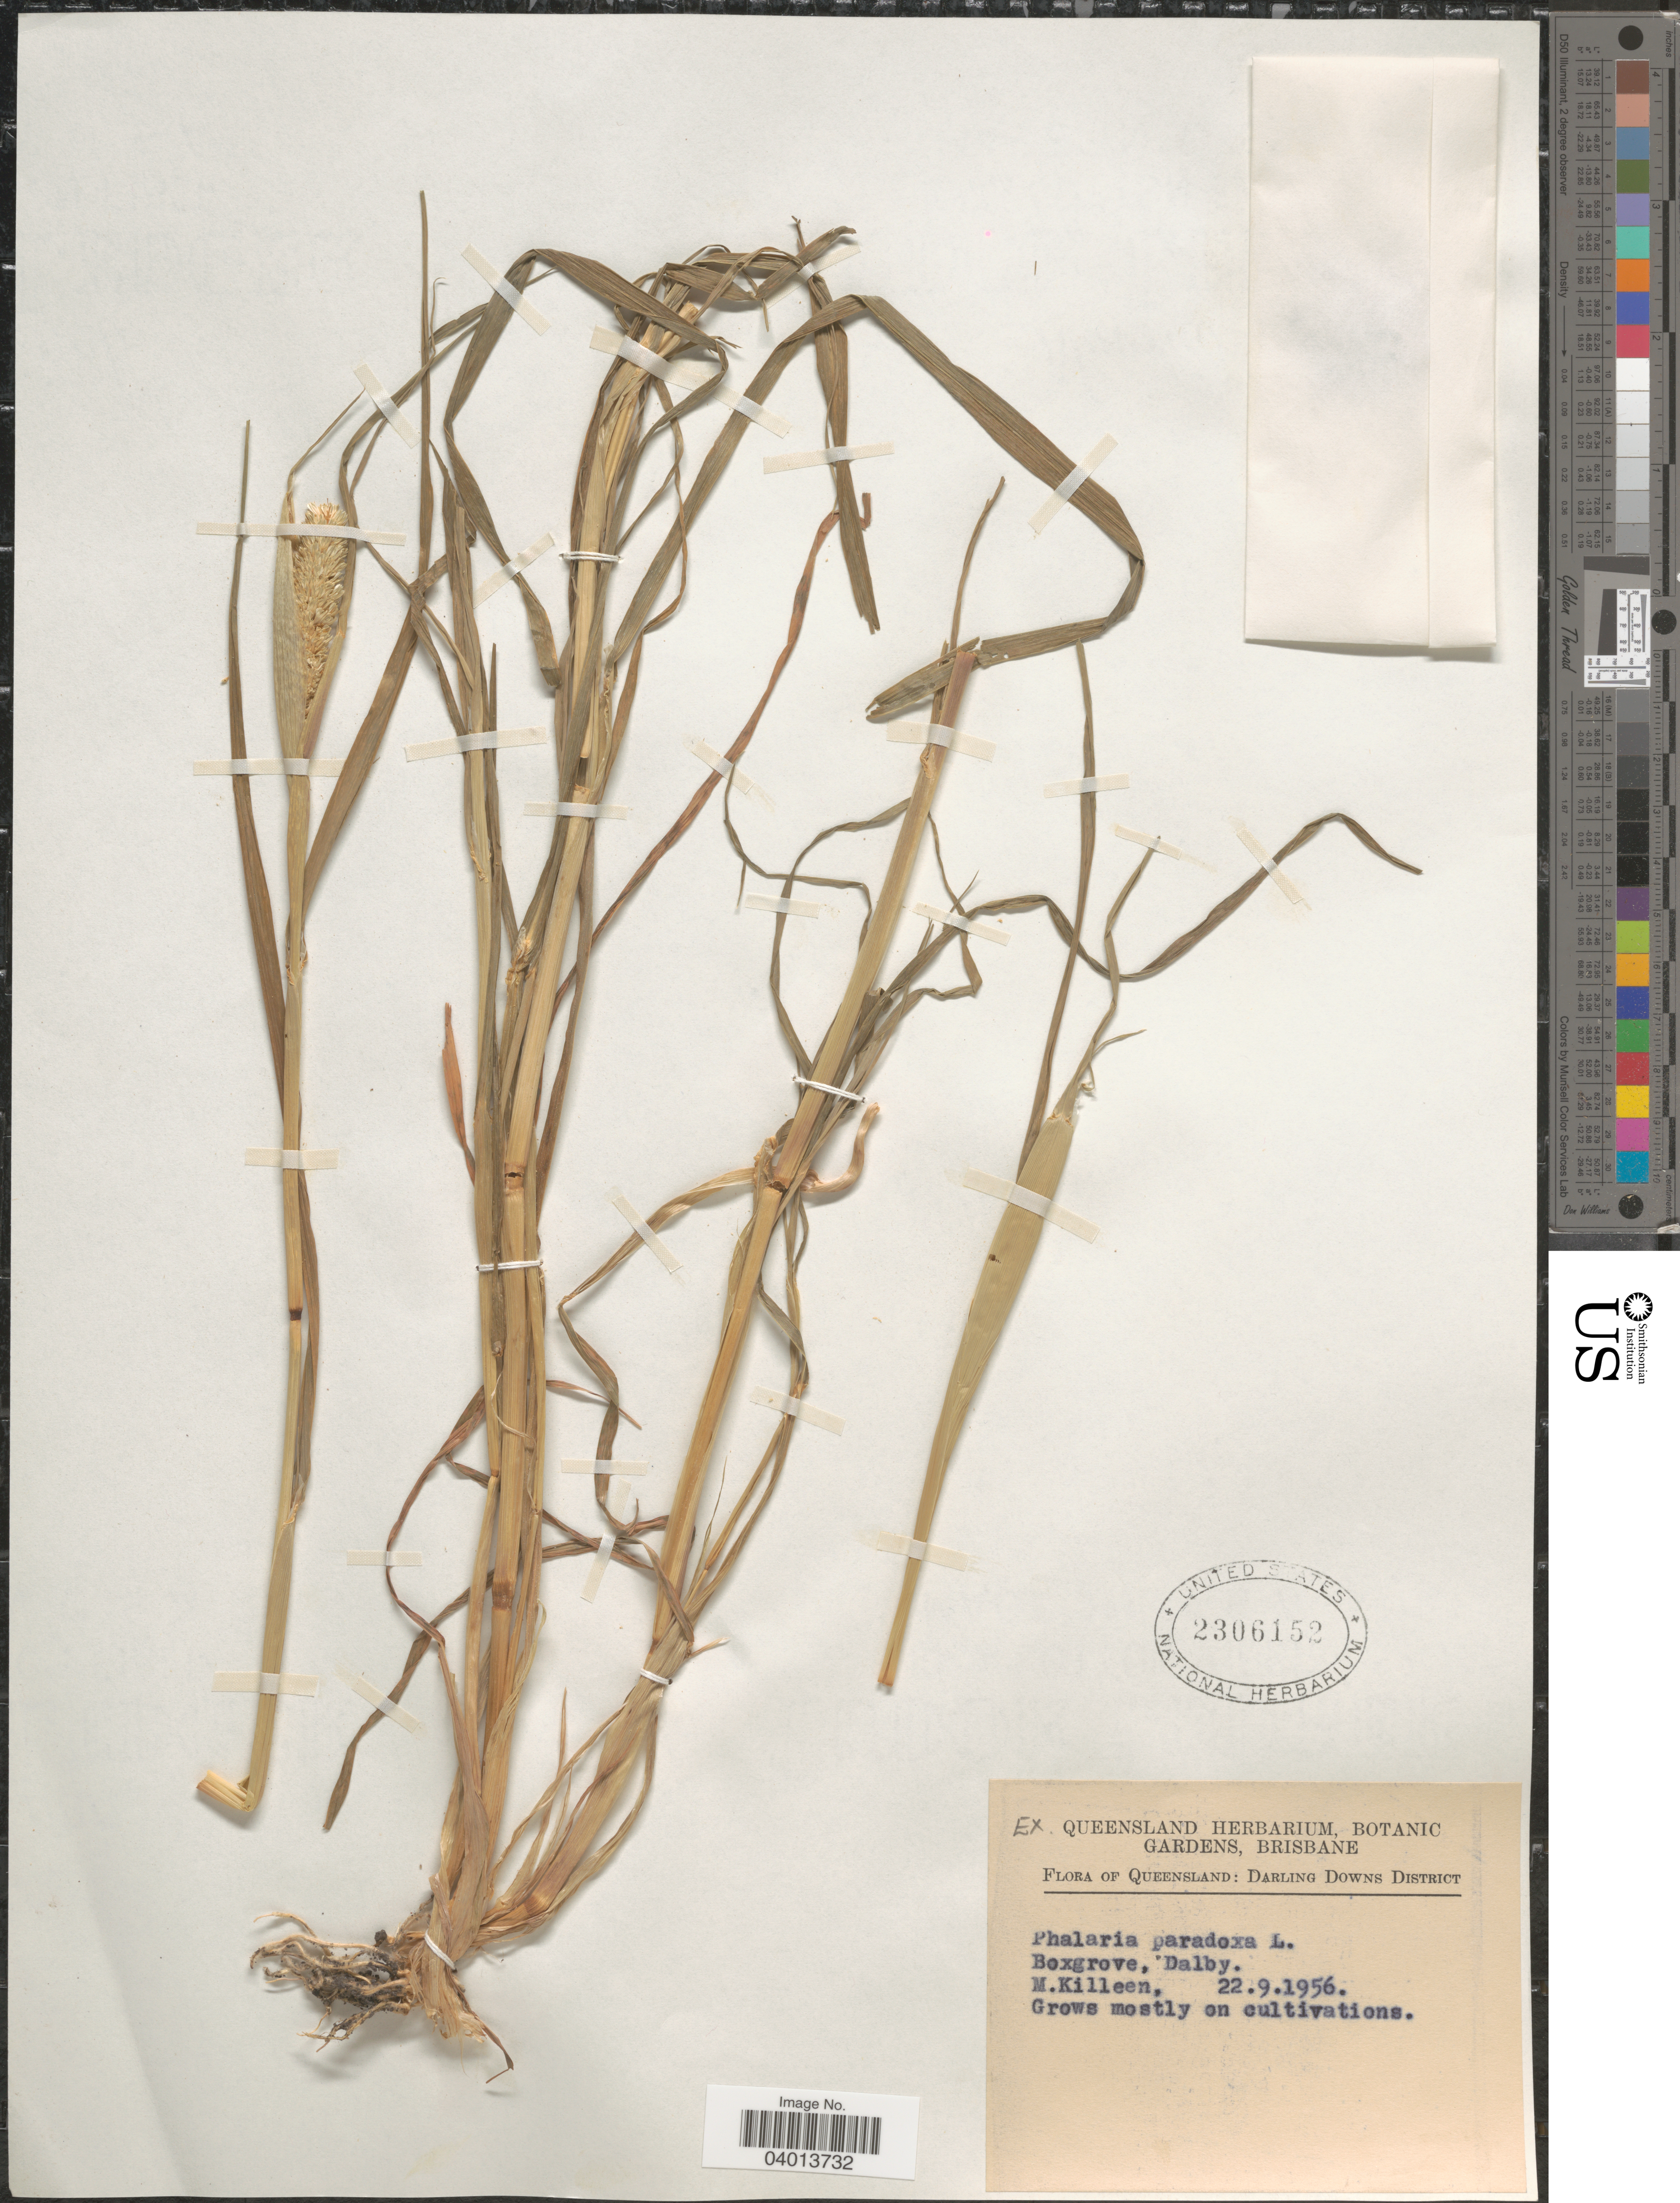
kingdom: Plantae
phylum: Tracheophyta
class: Liliopsida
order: Poales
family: Poaceae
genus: Phalaris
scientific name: Phalaris paradoxa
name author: L.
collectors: M. Killeen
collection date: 1956-09-22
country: Australia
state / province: Queensland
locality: Darling Downs District.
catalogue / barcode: US 2306152